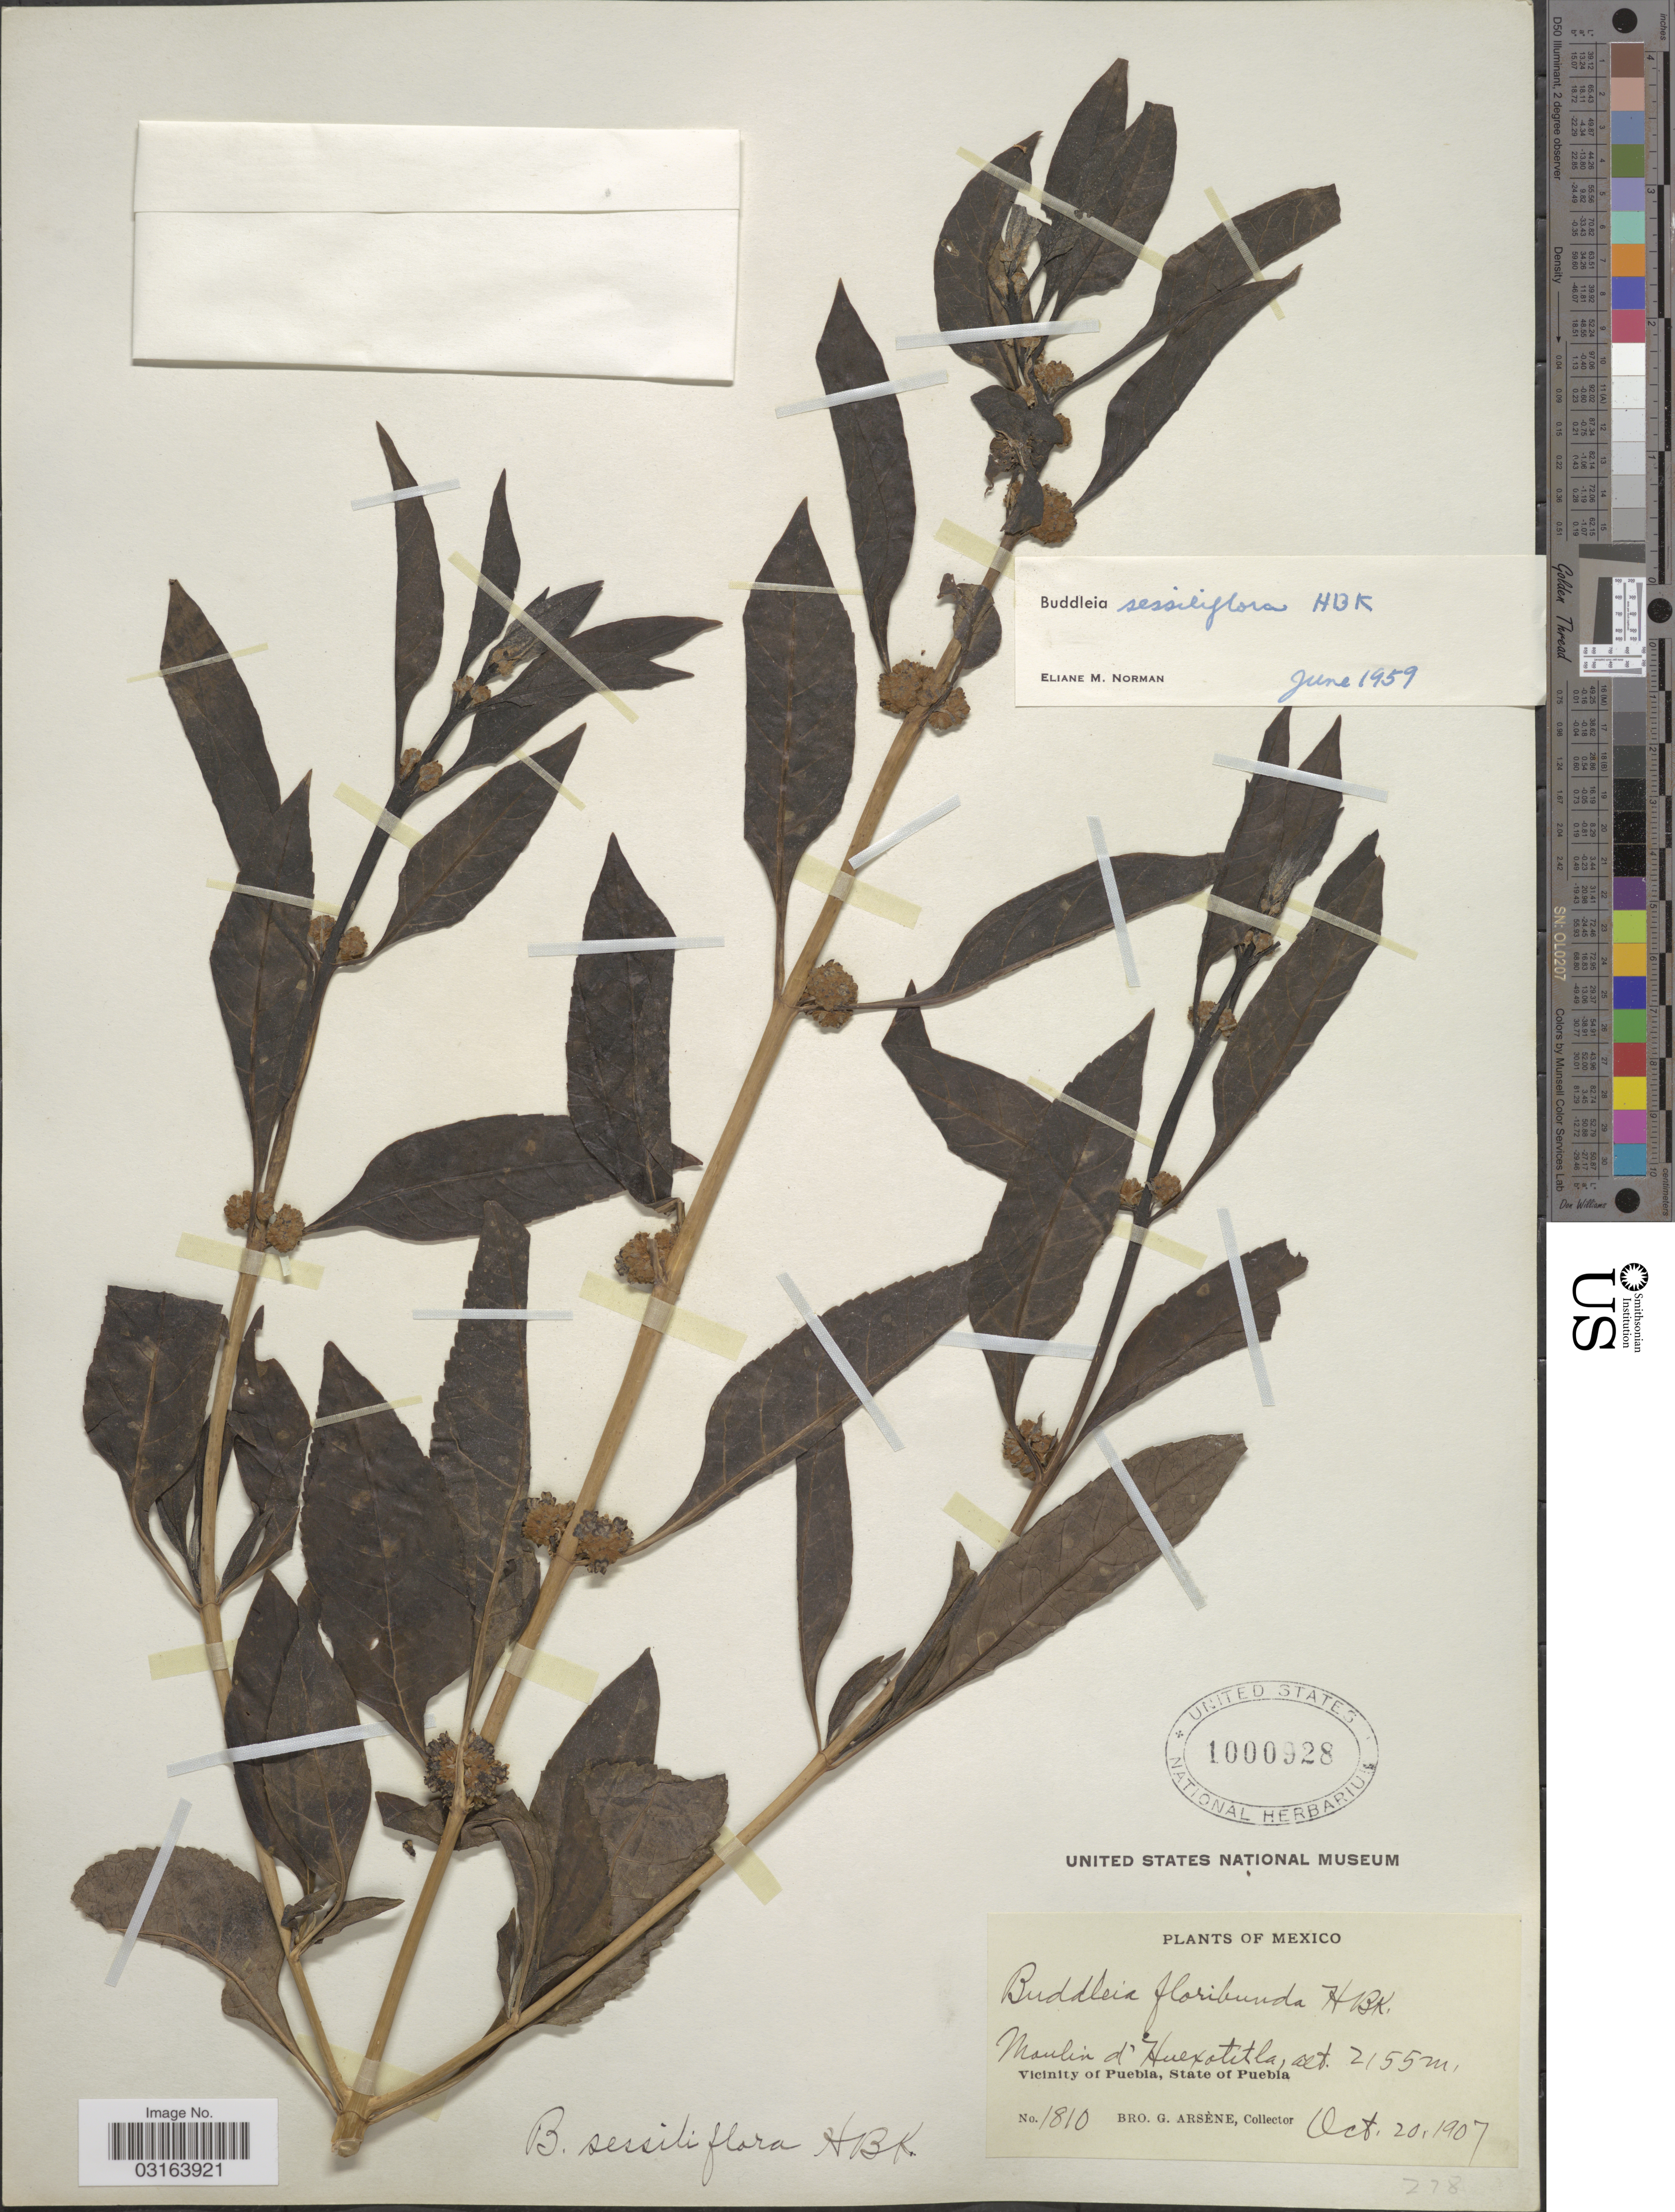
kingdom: Plantae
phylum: Tracheophyta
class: Magnoliopsida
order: Lamiales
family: Scrophulariaceae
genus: Buddleja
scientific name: Buddleja sessiliflora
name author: Kunth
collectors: Bro. G. Arsène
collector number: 1810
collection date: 1907-10-20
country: Mexico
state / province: Puebla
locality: Moulin d'Huexotitla. Vicinity of Puebla.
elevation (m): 2155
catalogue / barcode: US 1000928